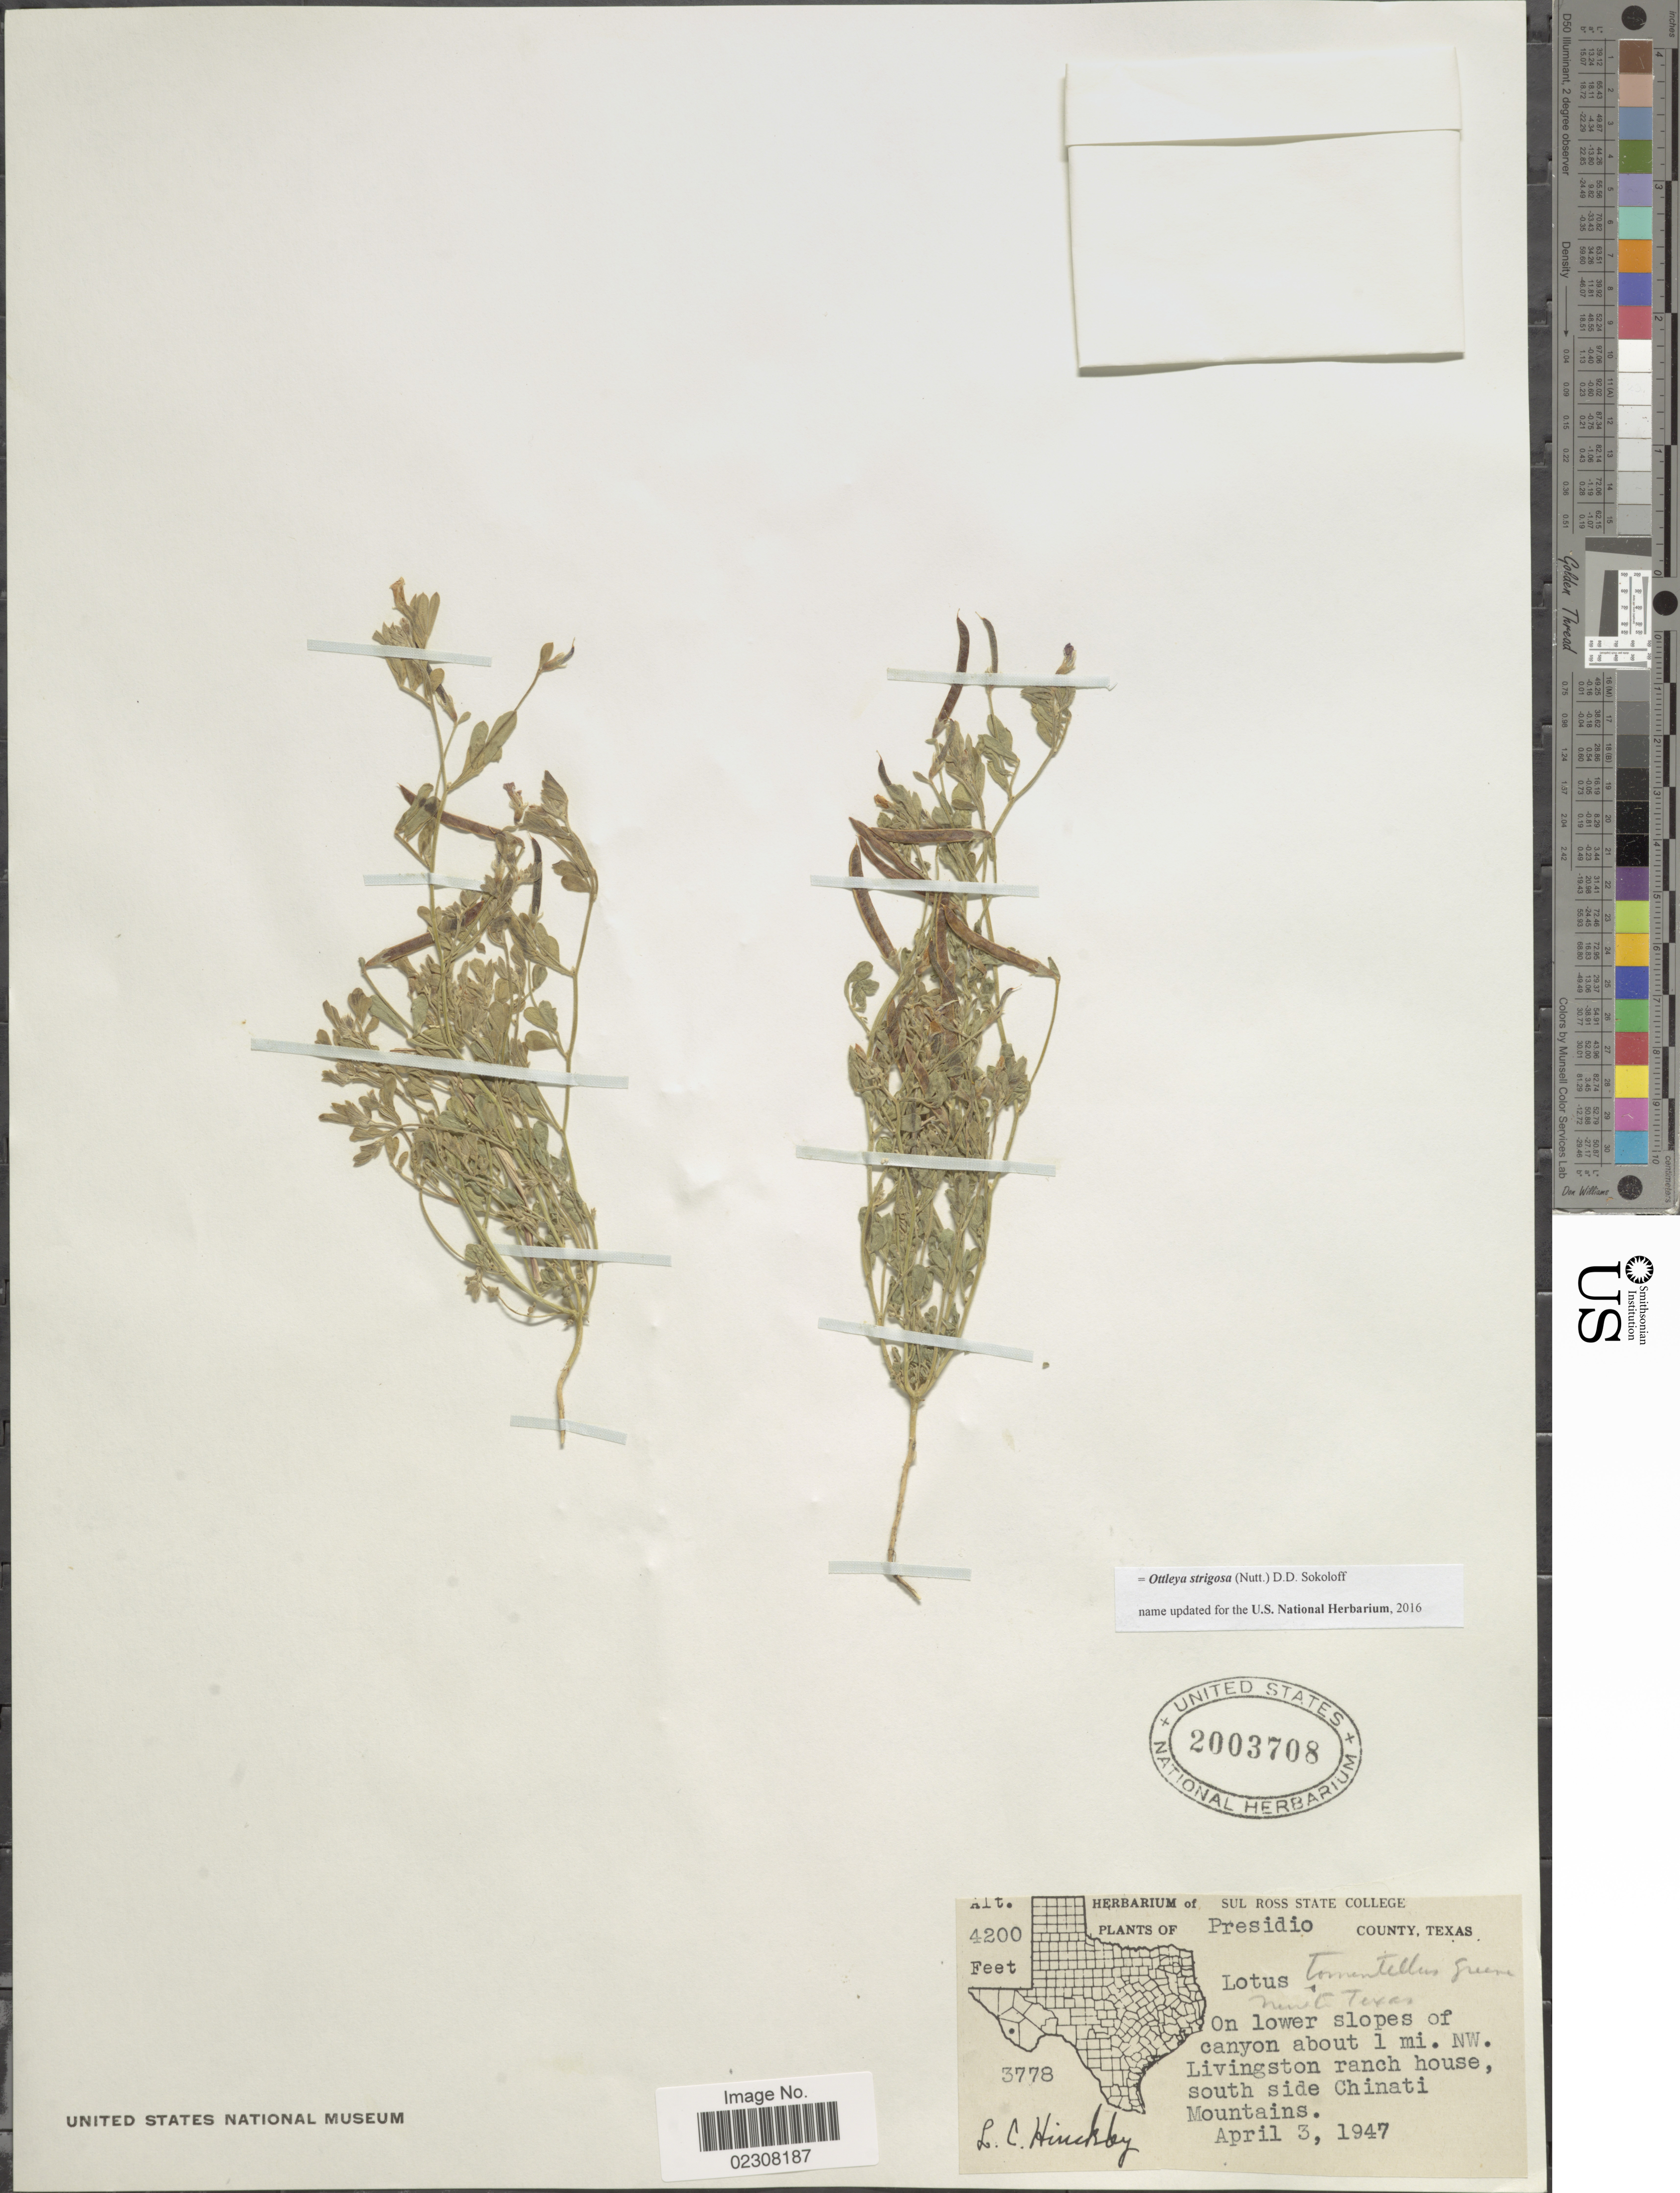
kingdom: Plantae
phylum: Tracheophyta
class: Magnoliopsida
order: Fabales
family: Fabaceae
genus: Ottleya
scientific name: Ottleya strigosa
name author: (Nutt.) D.D. Sokoloff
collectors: L. Hinckley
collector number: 3778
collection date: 1947-04-03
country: United States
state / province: Texas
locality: On lower slopes of canyon about 1 mi. NW. Livingston ranch house, south side Chinati Mountains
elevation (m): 1280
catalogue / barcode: US 2003708